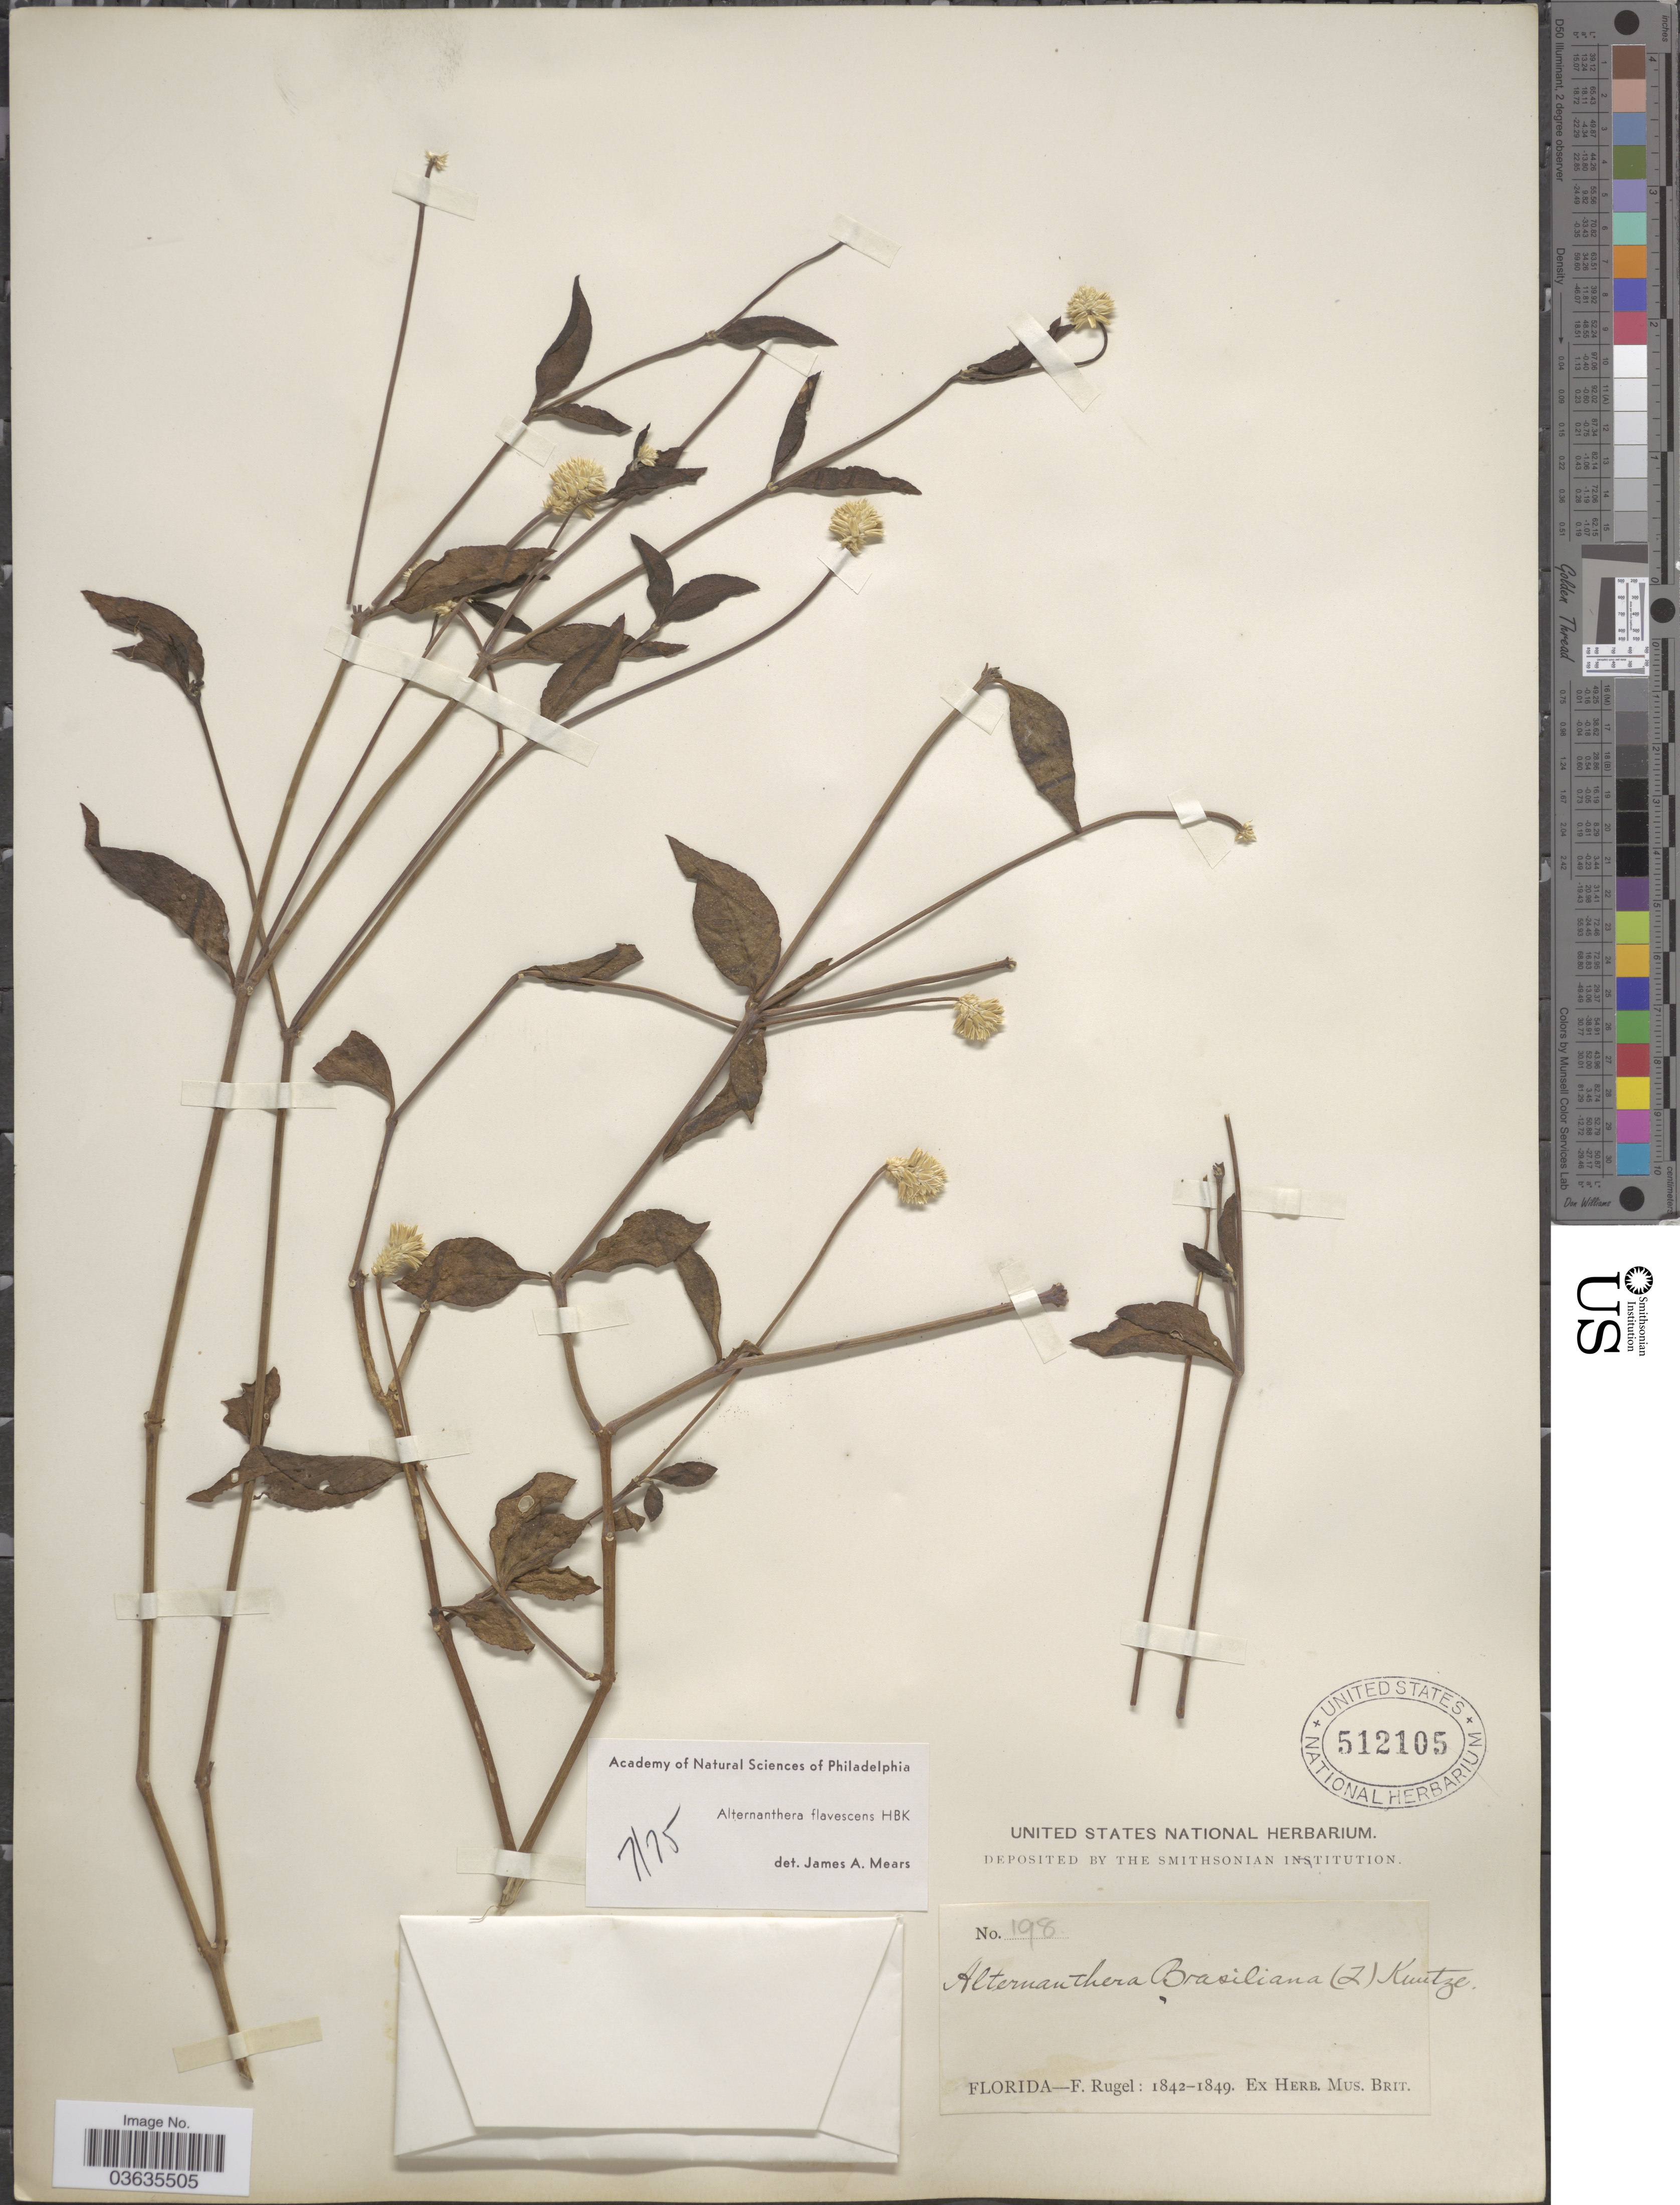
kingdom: Plantae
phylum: Tracheophyta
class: Magnoliopsida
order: Caryophyllales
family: Amaranthaceae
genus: Alternanthera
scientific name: Alternanthera flavescens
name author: Kunth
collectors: F. Rugel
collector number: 198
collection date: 1842/1849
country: United States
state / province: Florida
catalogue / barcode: US 512105